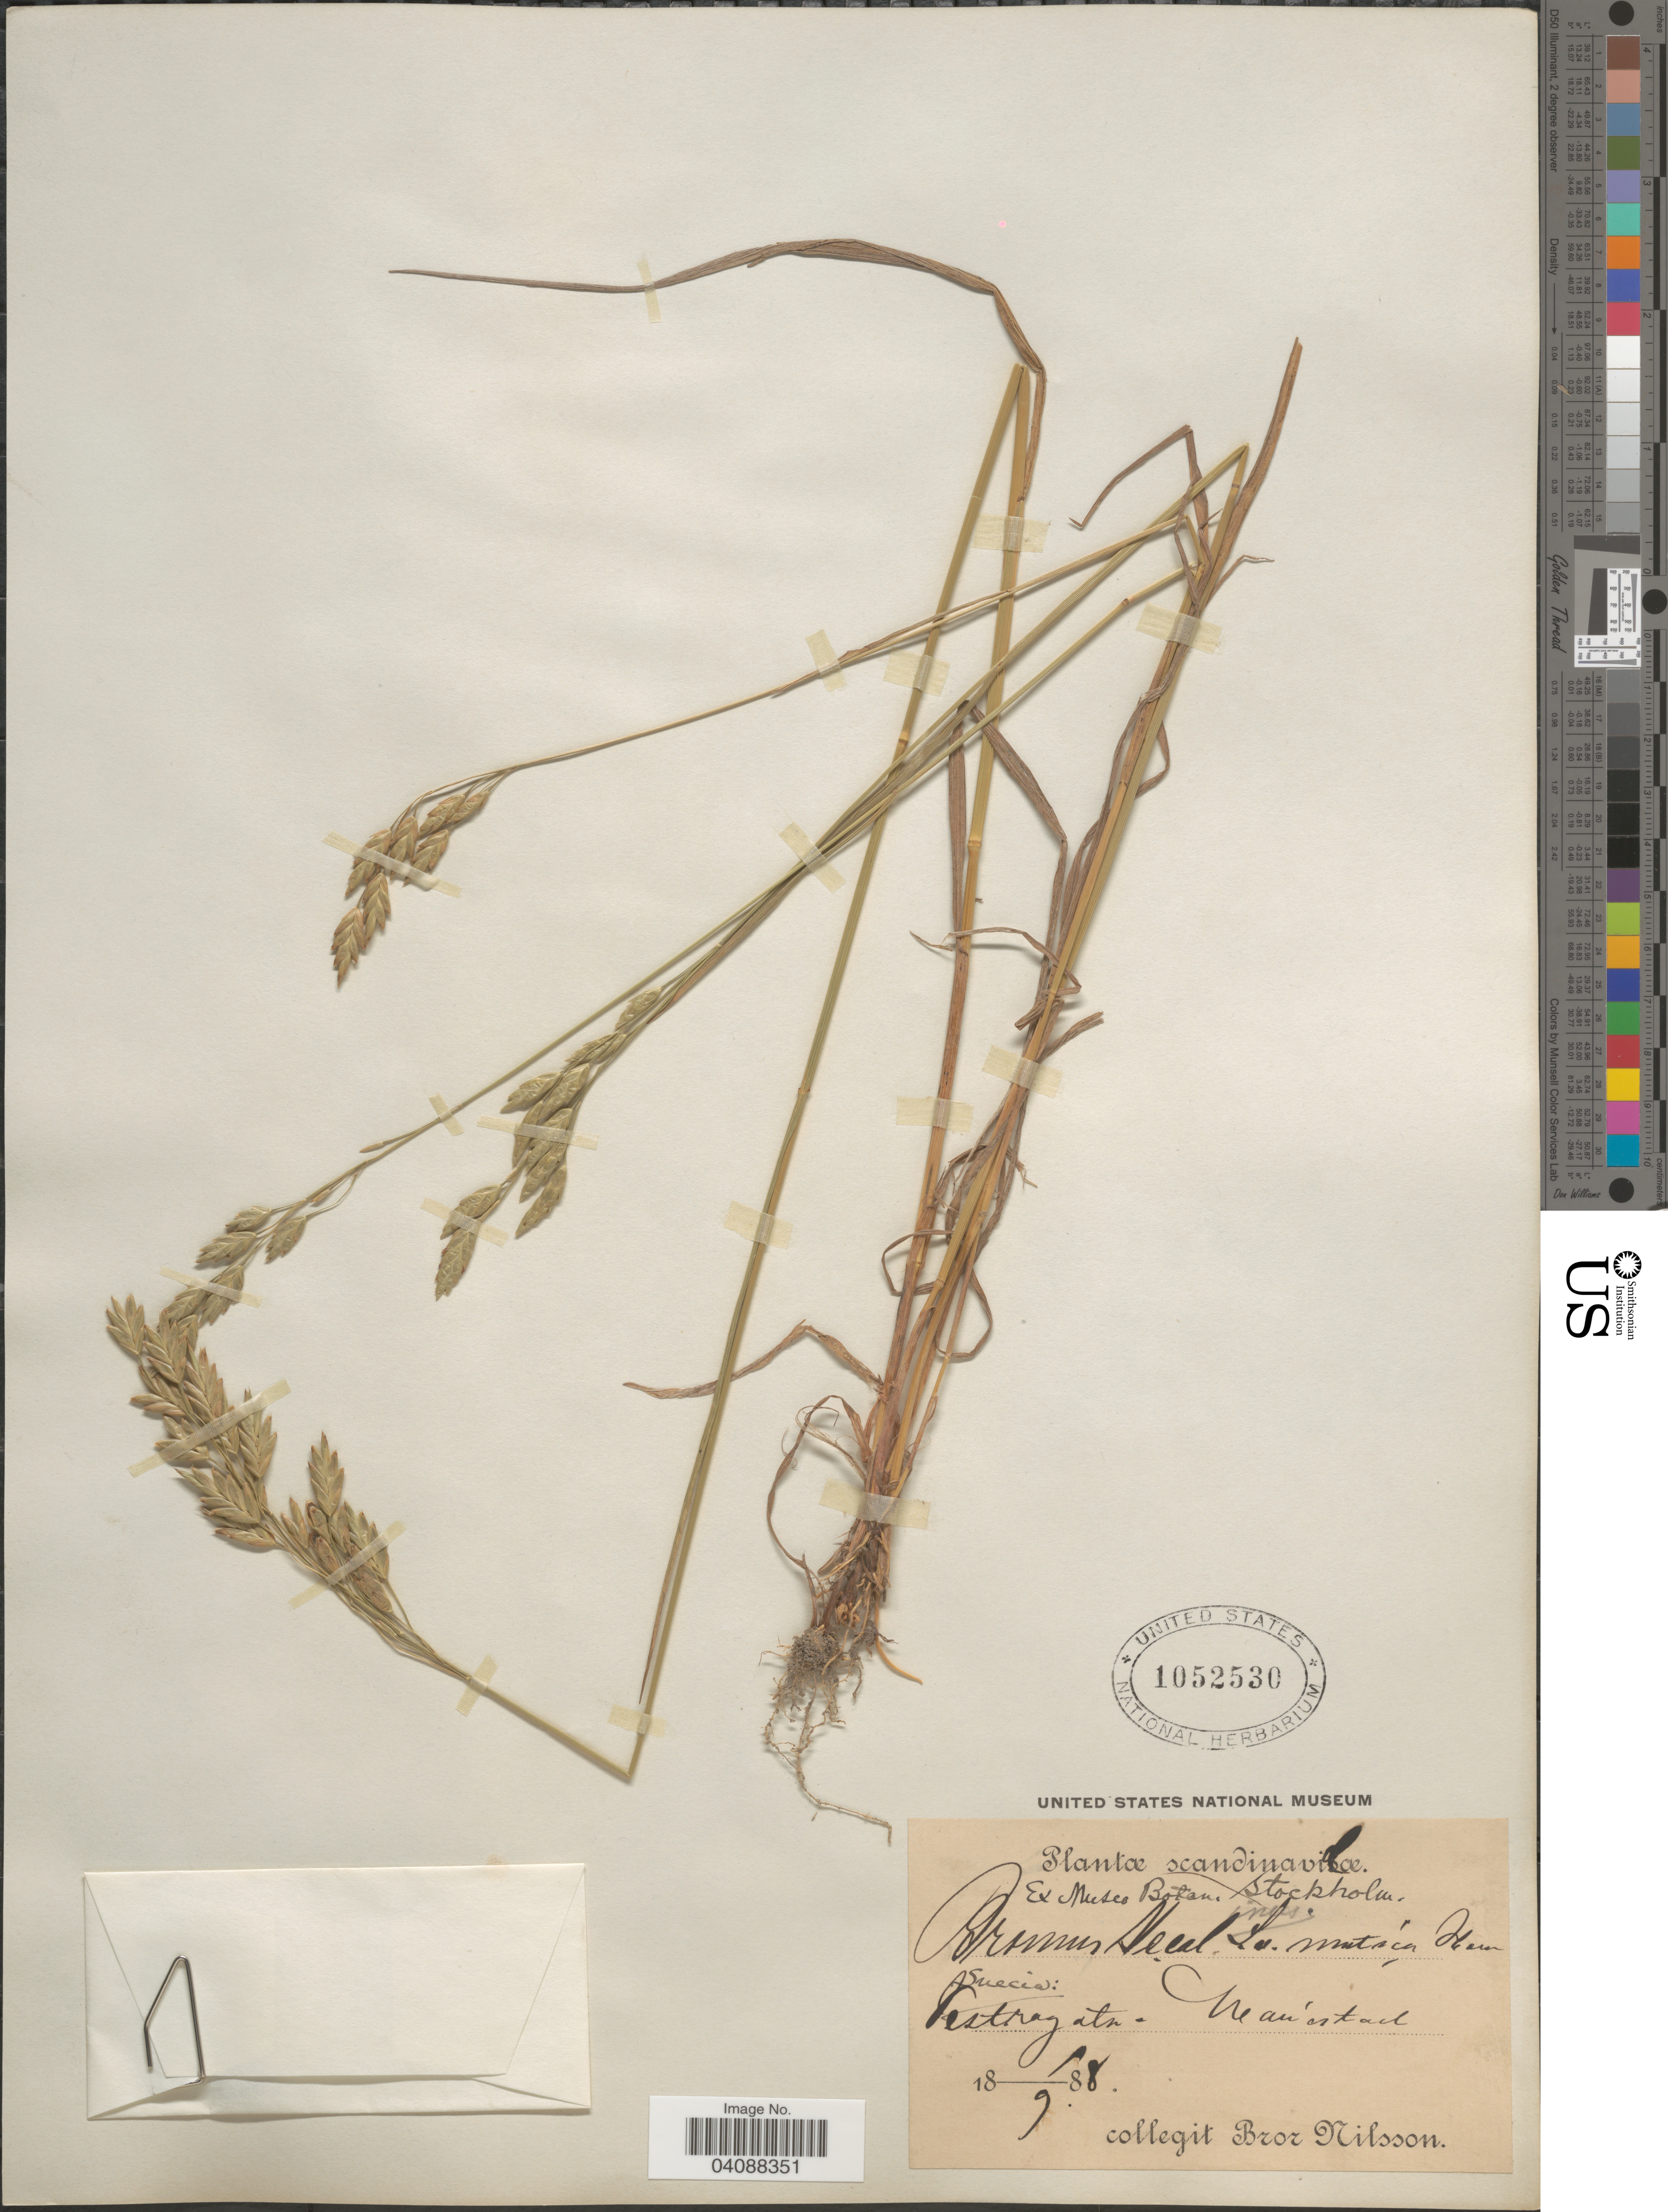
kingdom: Plantae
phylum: Tracheophyta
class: Liliopsida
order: Poales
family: Poaceae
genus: Bromus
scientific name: Bromus secalinus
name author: L.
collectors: B. Nilsson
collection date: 1888-09-01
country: Sweden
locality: Scandinavicæ. Suecia: Vestragata [interpreted]- Maniestad [interpreted].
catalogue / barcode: US 1052530